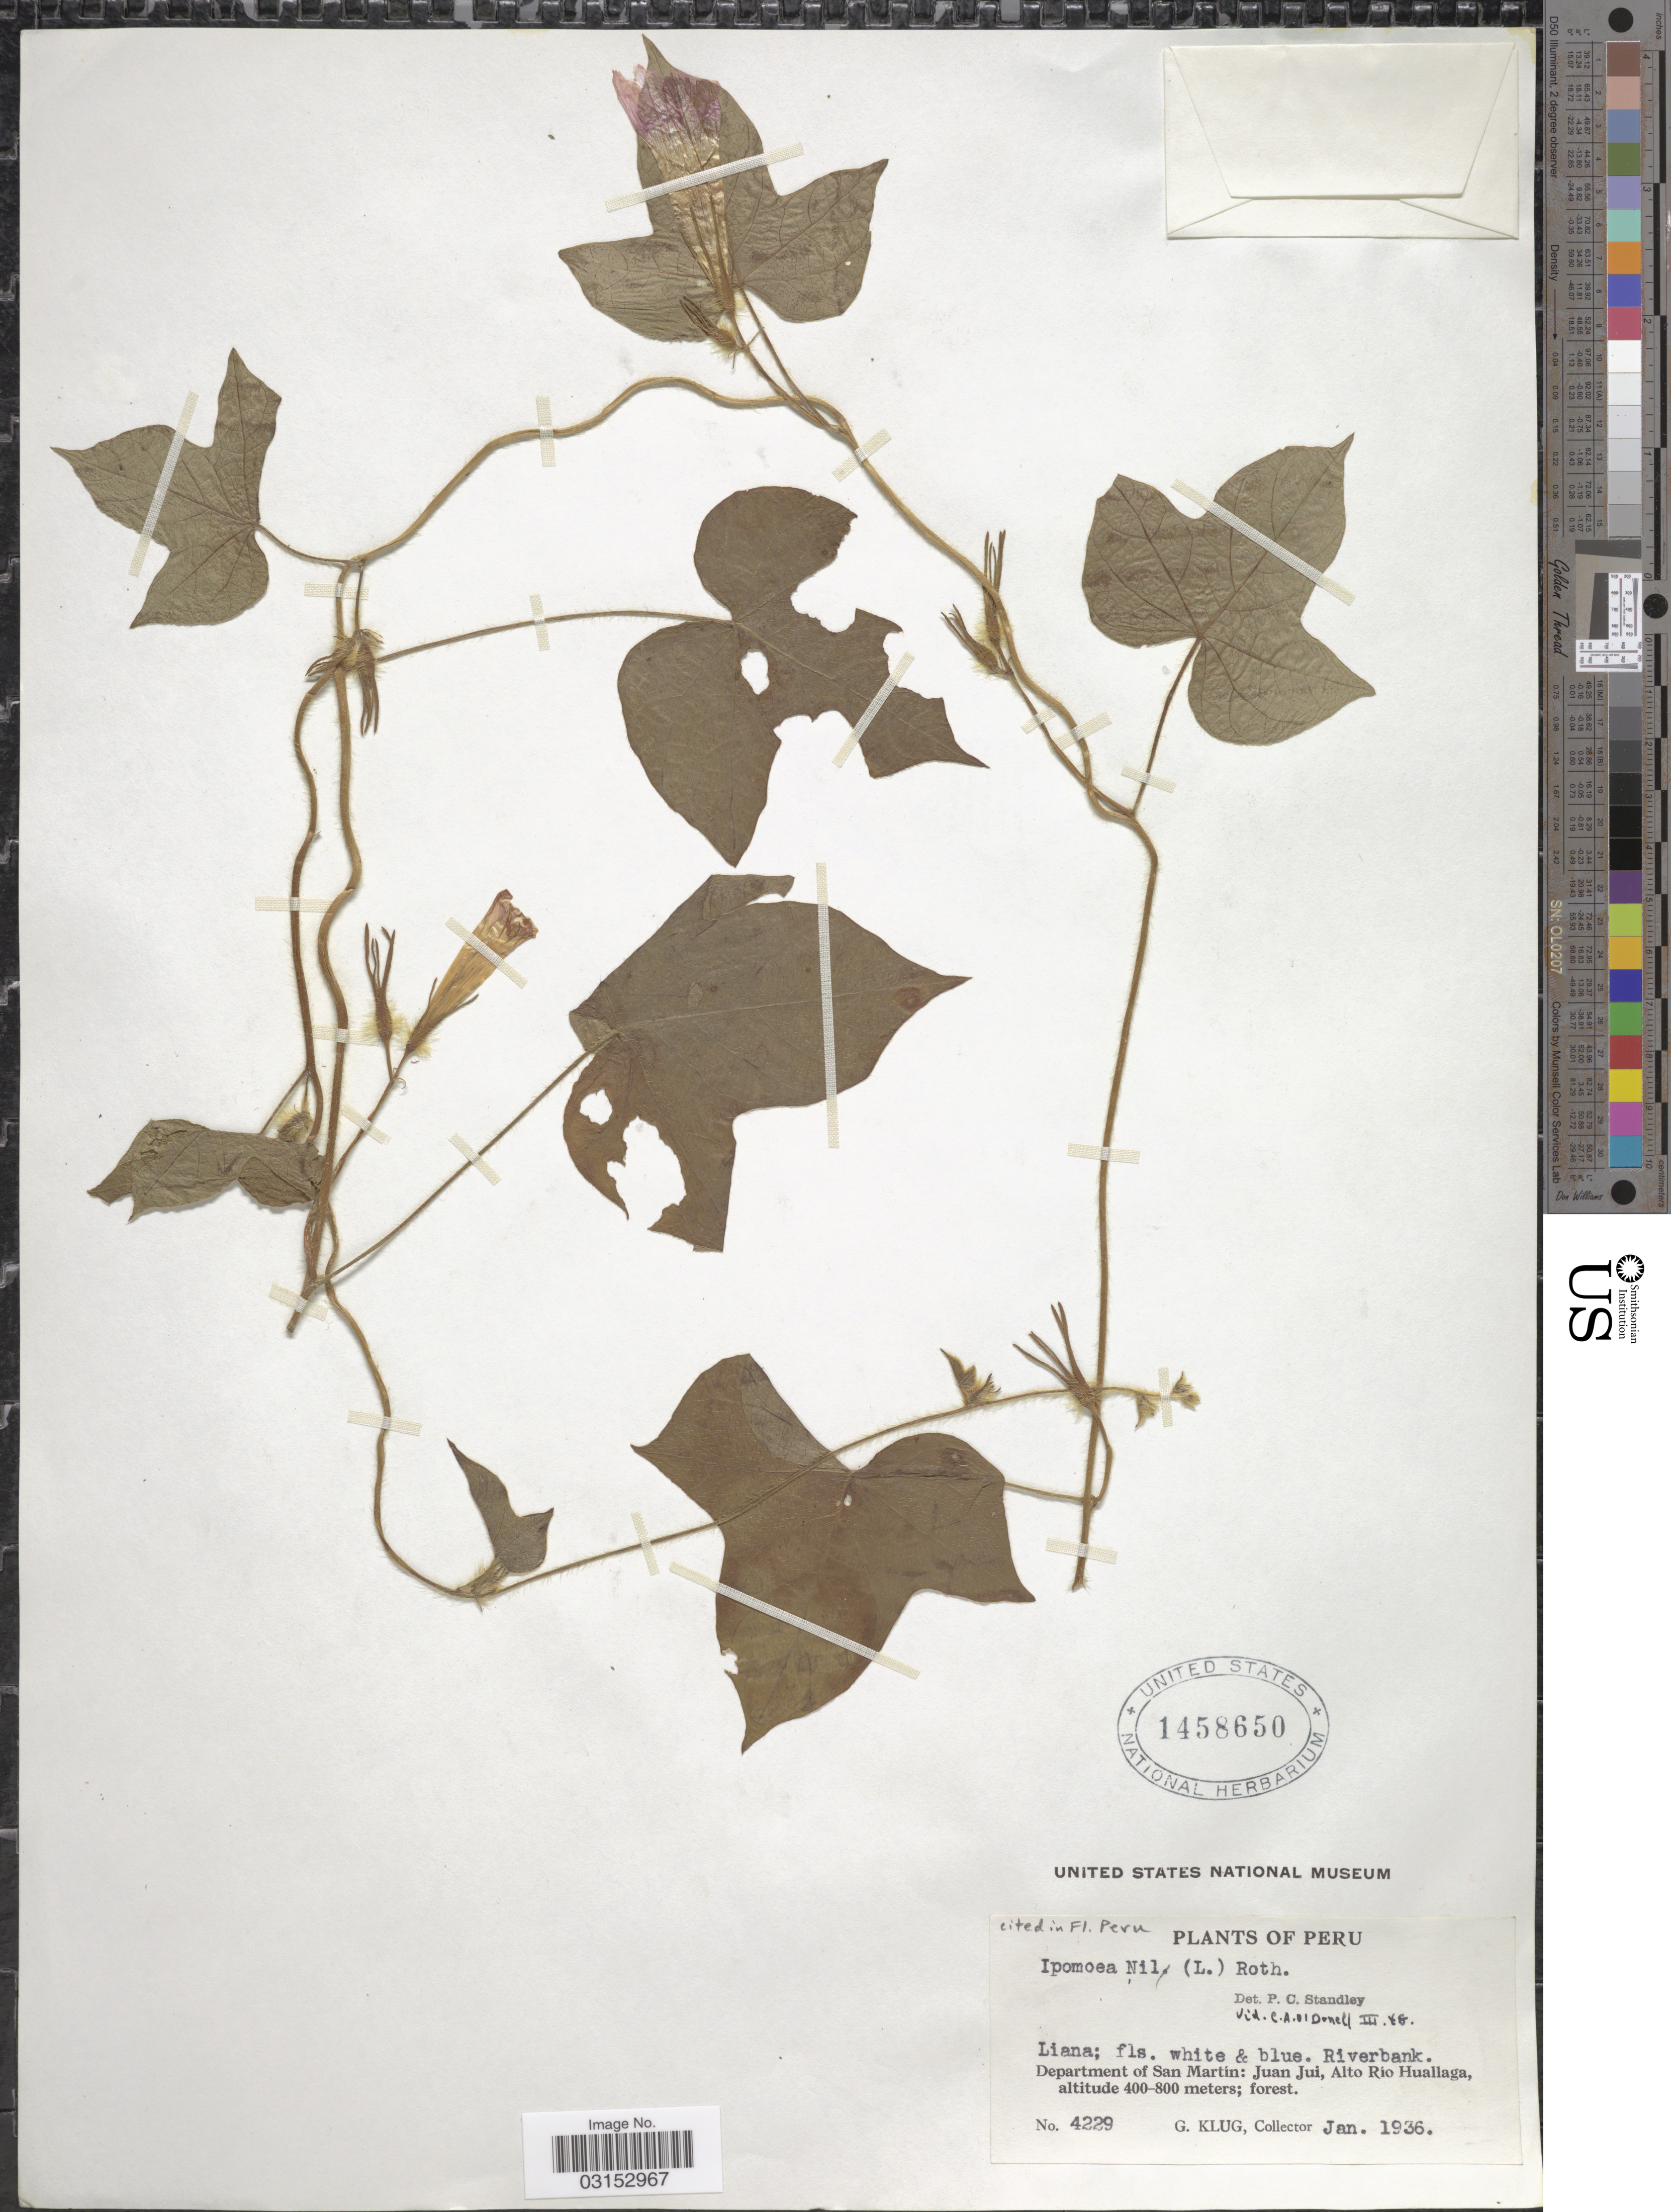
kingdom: Plantae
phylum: Tracheophyta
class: Magnoliopsida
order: Solanales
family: Convolvulaceae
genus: Ipomoea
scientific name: Ipomoea nil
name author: (L.) Roth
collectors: G. Klug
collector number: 4229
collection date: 1936-01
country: Peru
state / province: San Martín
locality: Department of San Martín: Juan Jui, Alto Río Huallaga.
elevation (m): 400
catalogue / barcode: US 1458650